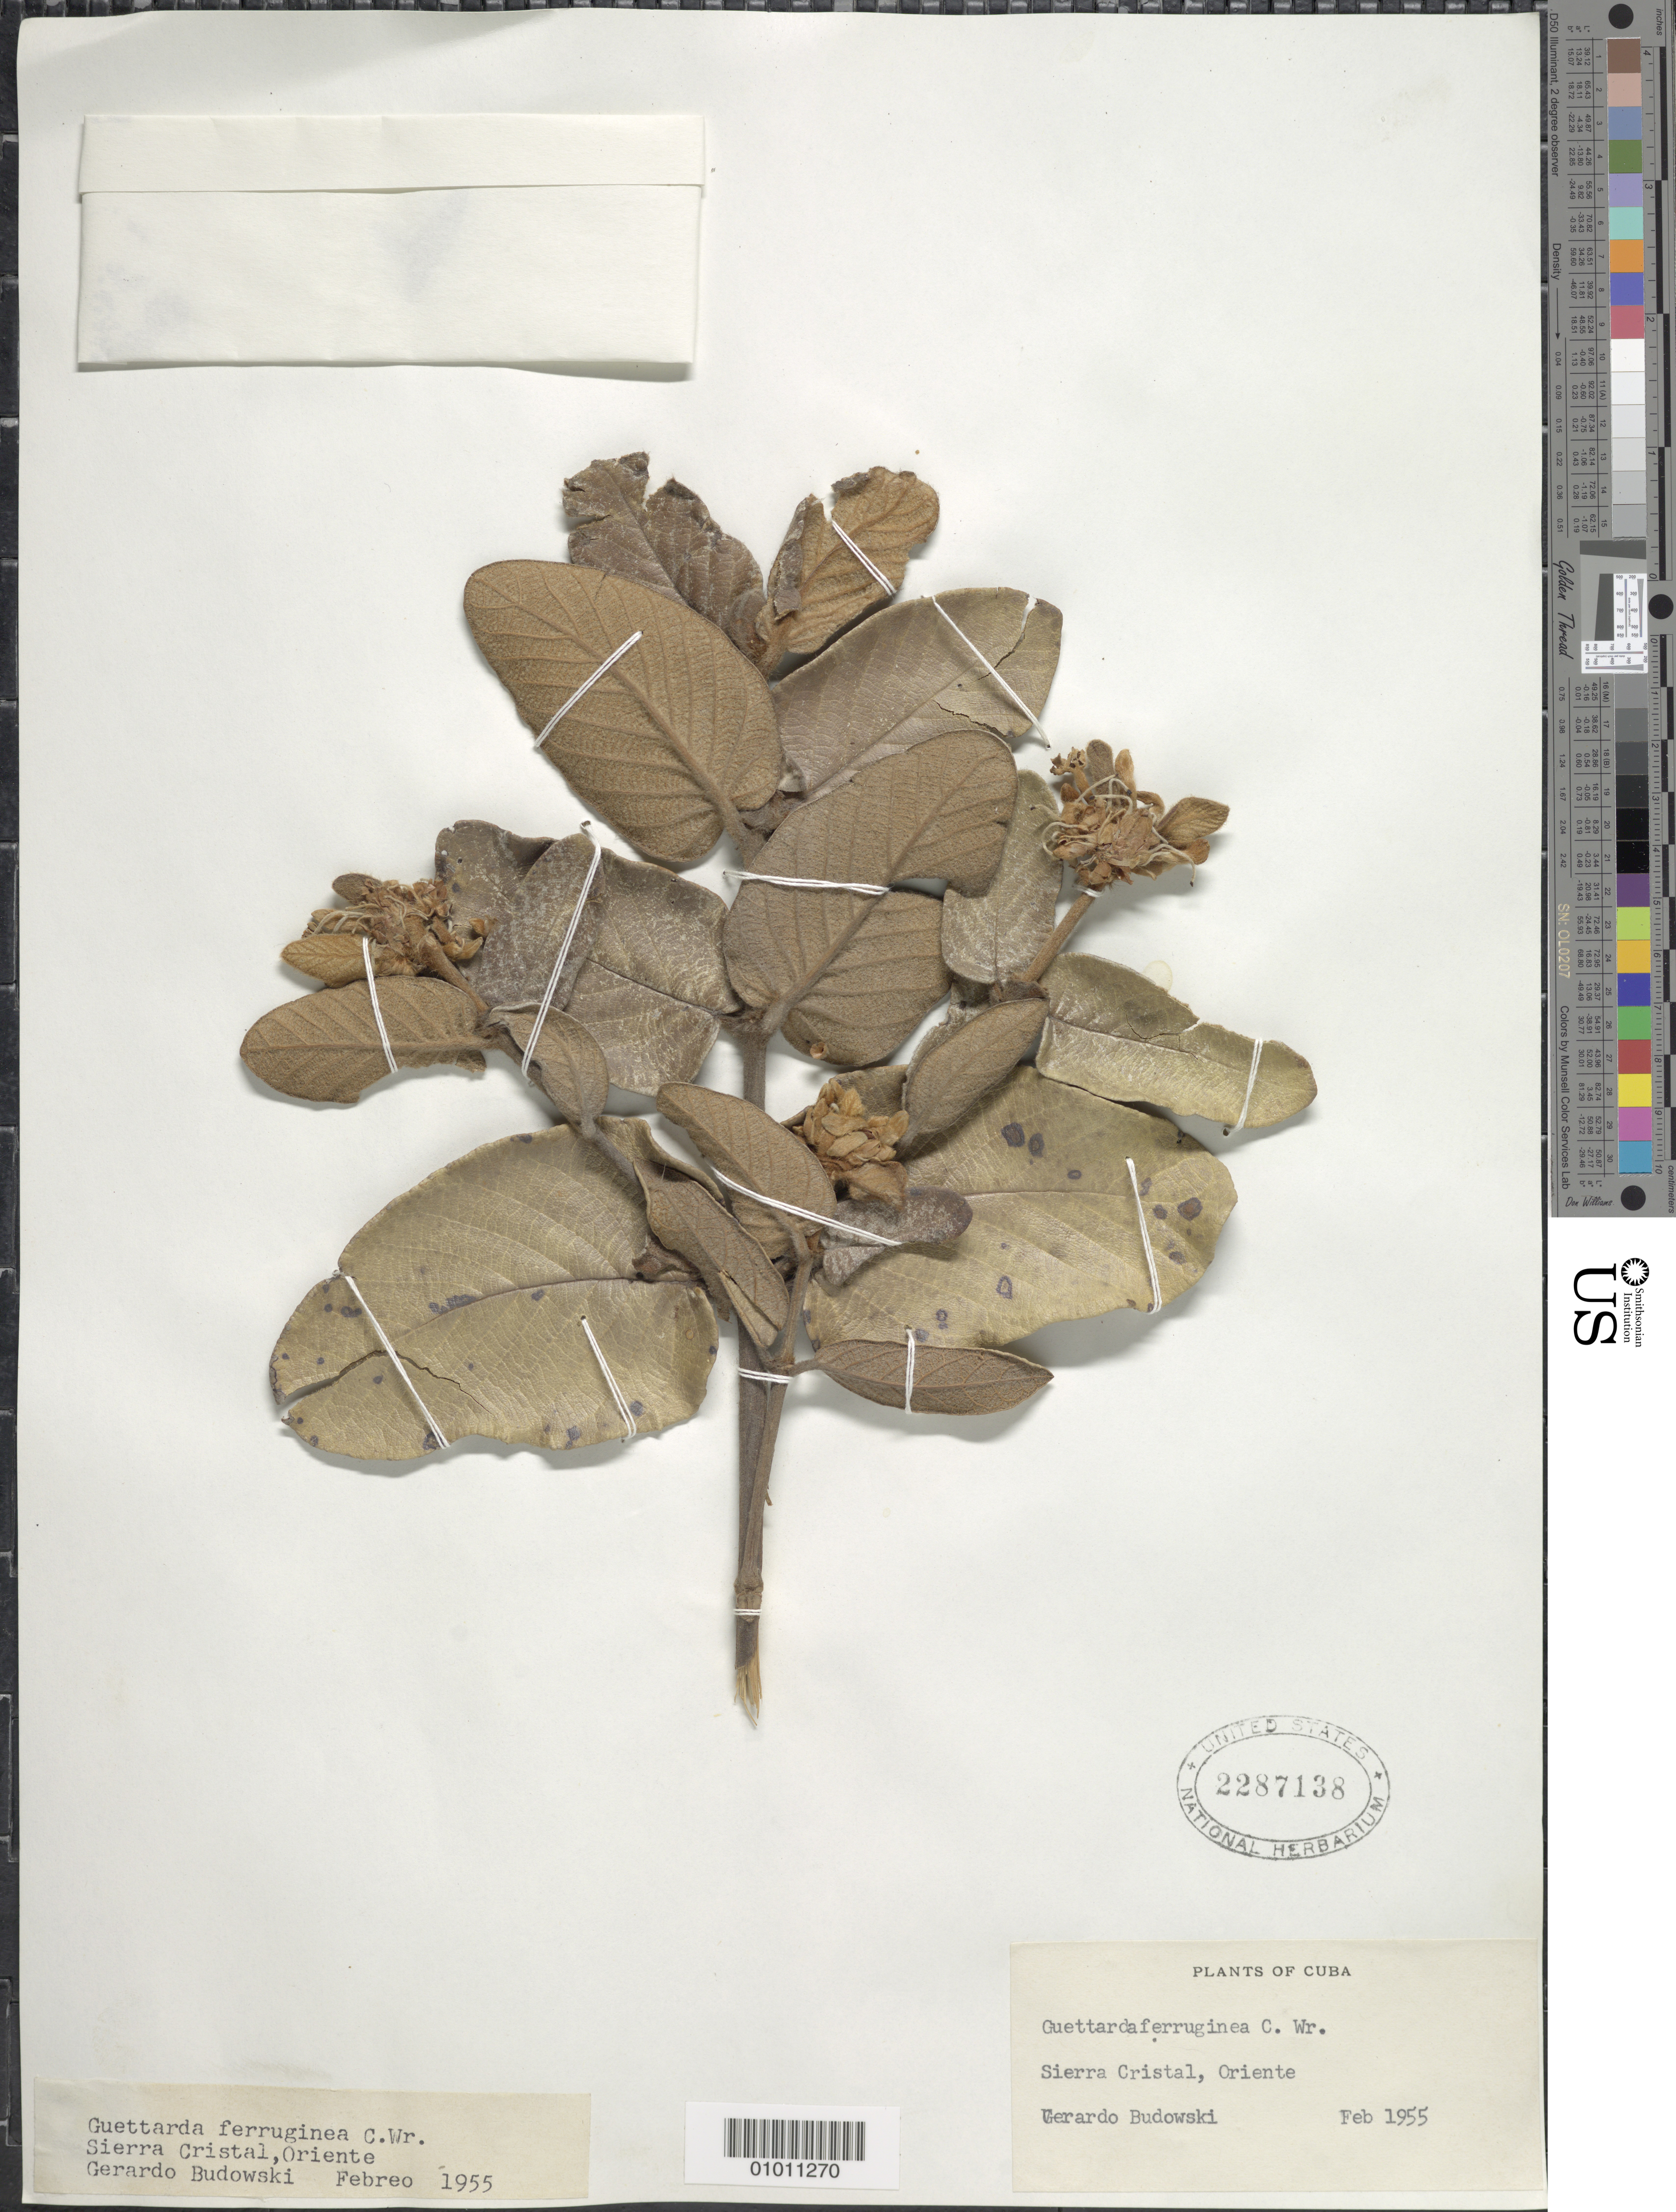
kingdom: Plantae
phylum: Tracheophyta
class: Magnoliopsida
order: Gentianales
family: Rubiaceae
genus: Guettarda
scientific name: Guettarda ferruginea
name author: Griseb.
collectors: G. Budowski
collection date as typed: Feb 1955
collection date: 1955-02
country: Cuba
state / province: Oriente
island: Cuba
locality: Sierra Cristal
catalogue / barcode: US 2287138